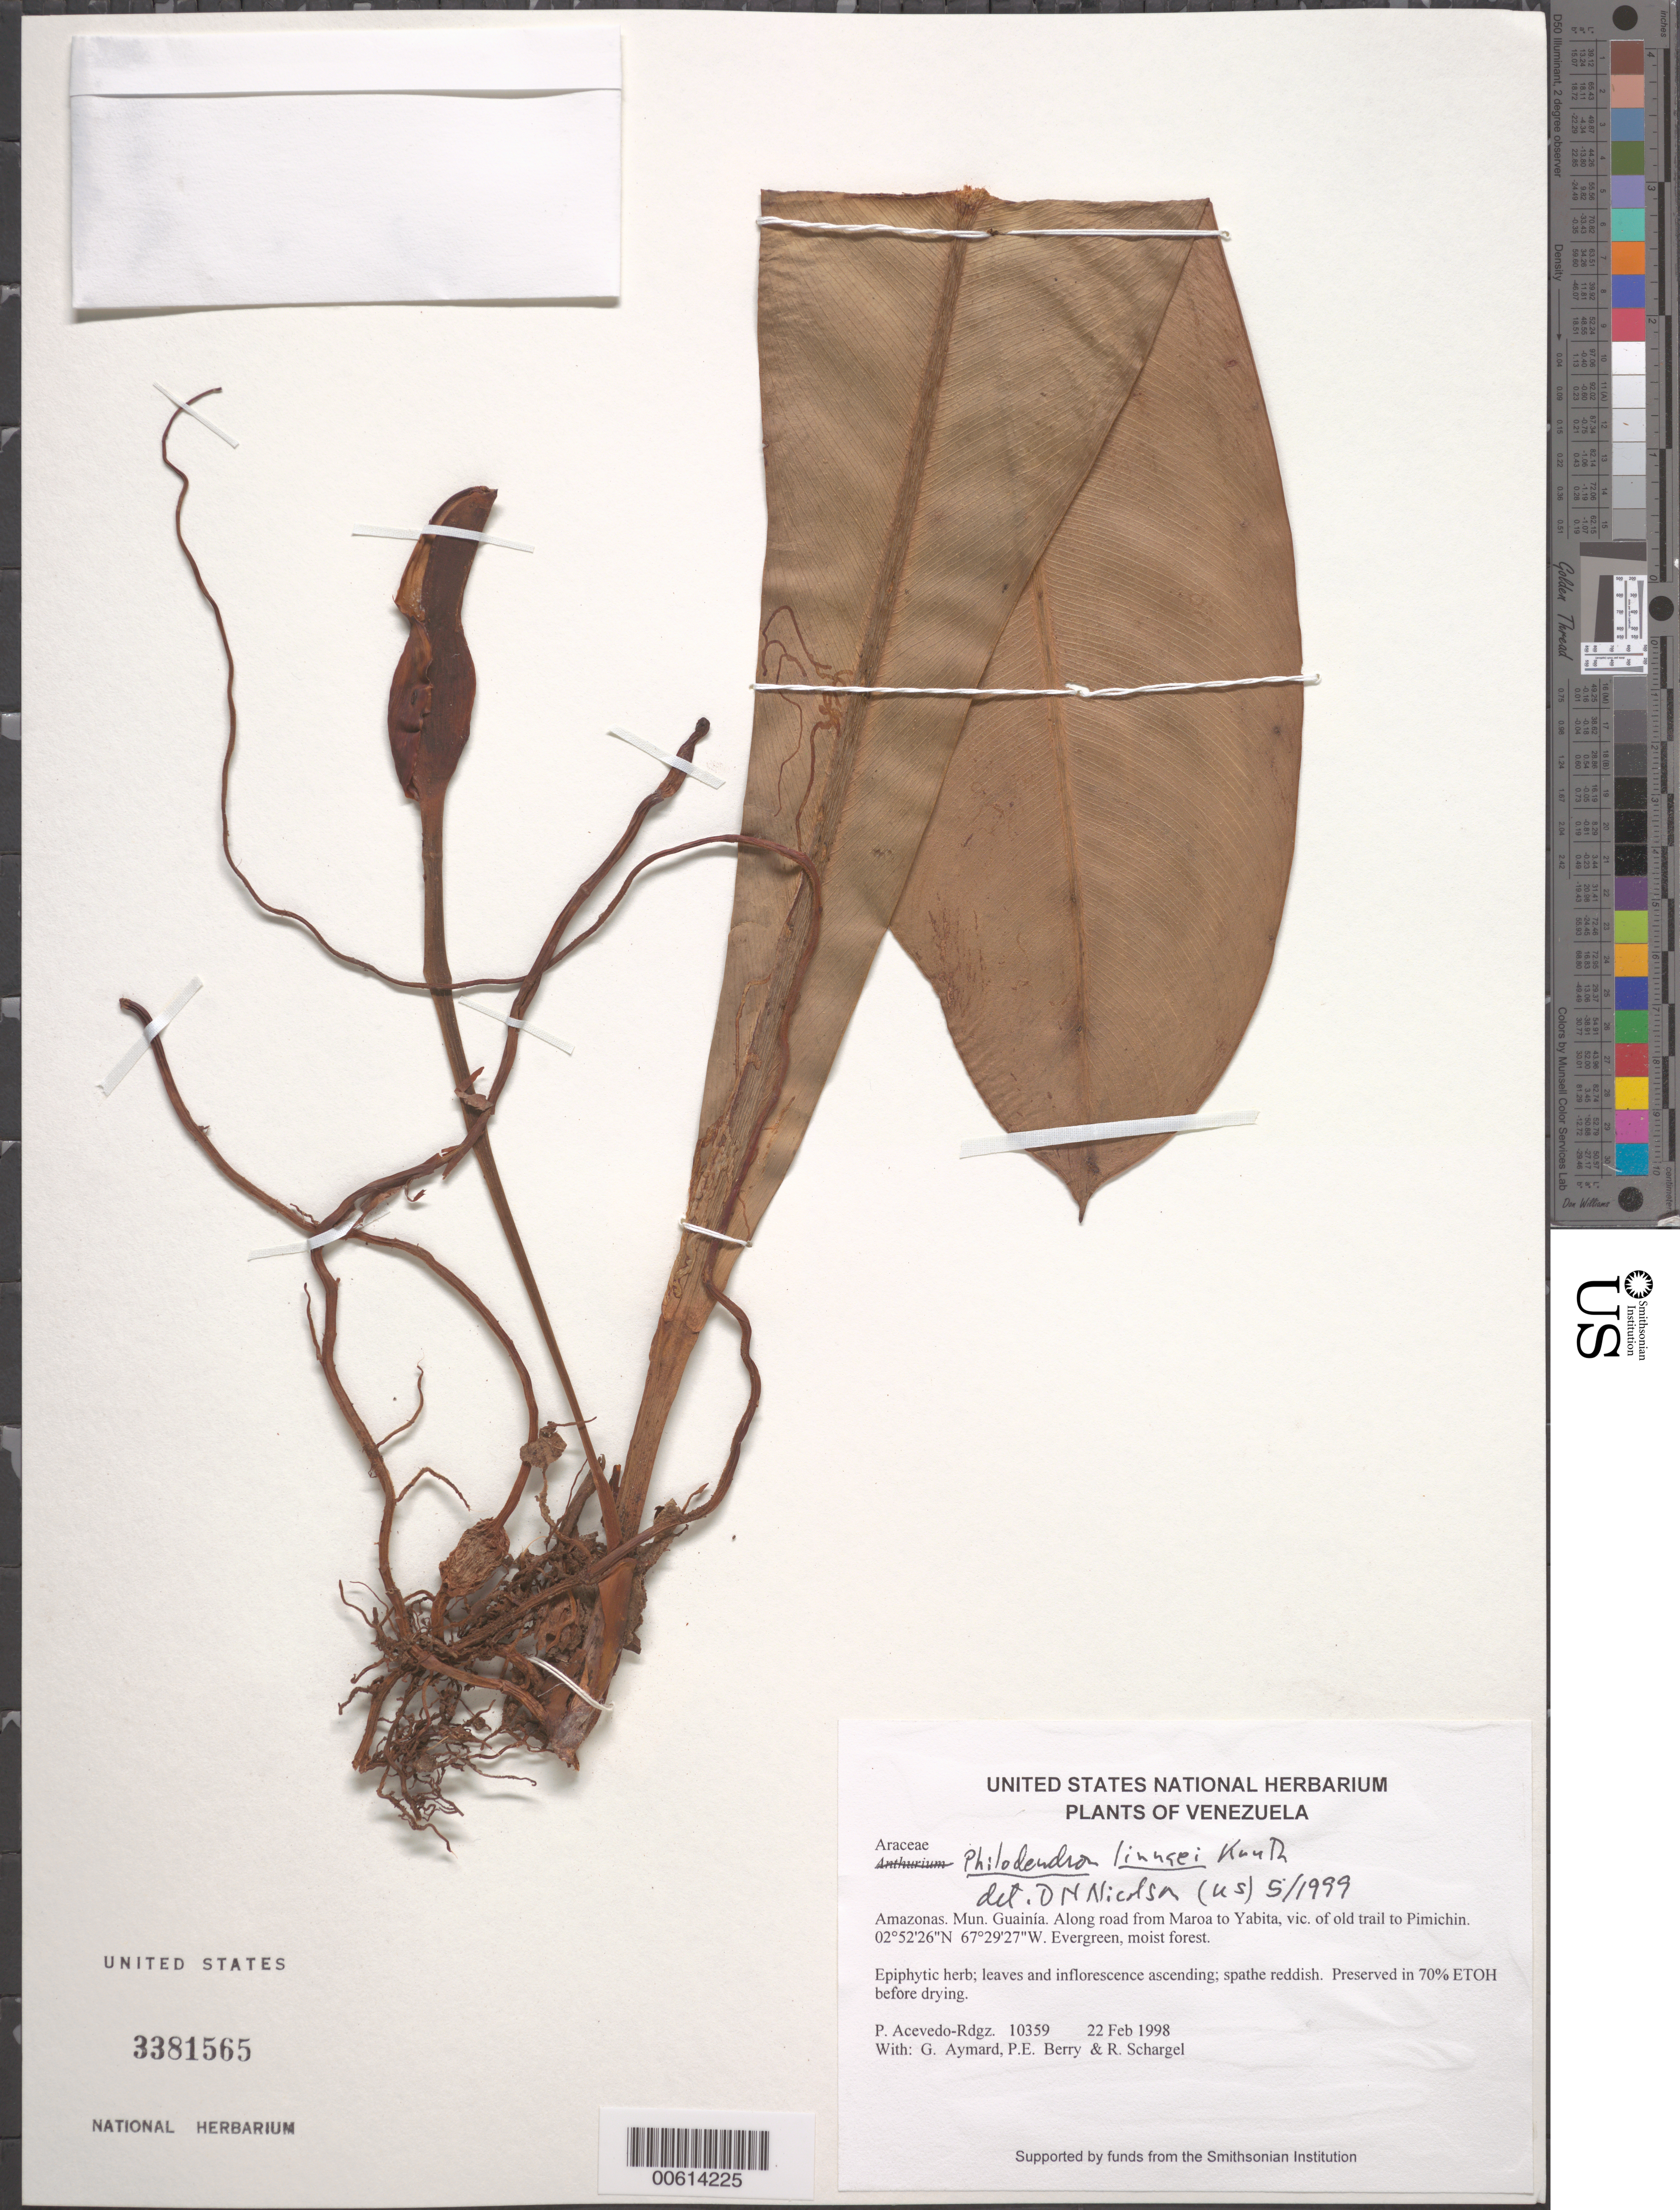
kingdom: Plantae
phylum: Tracheophyta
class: Liliopsida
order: Alismatales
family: Araceae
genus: Philodendron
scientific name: Philodendron linnaei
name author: Kunth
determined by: Nicolson, Dan H.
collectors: P. Acevedo-Rodr., G. A. Aymard, P. E. Berry & R. Schargel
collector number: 10359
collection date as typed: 22 Feb 1998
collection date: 1998-02-22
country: Venezuela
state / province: Amazonas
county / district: Maroa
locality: Along road from Maroa to Yabita, vic. of old trail to Pimichin.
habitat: Evergreen, moist forest.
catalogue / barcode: US 3381565